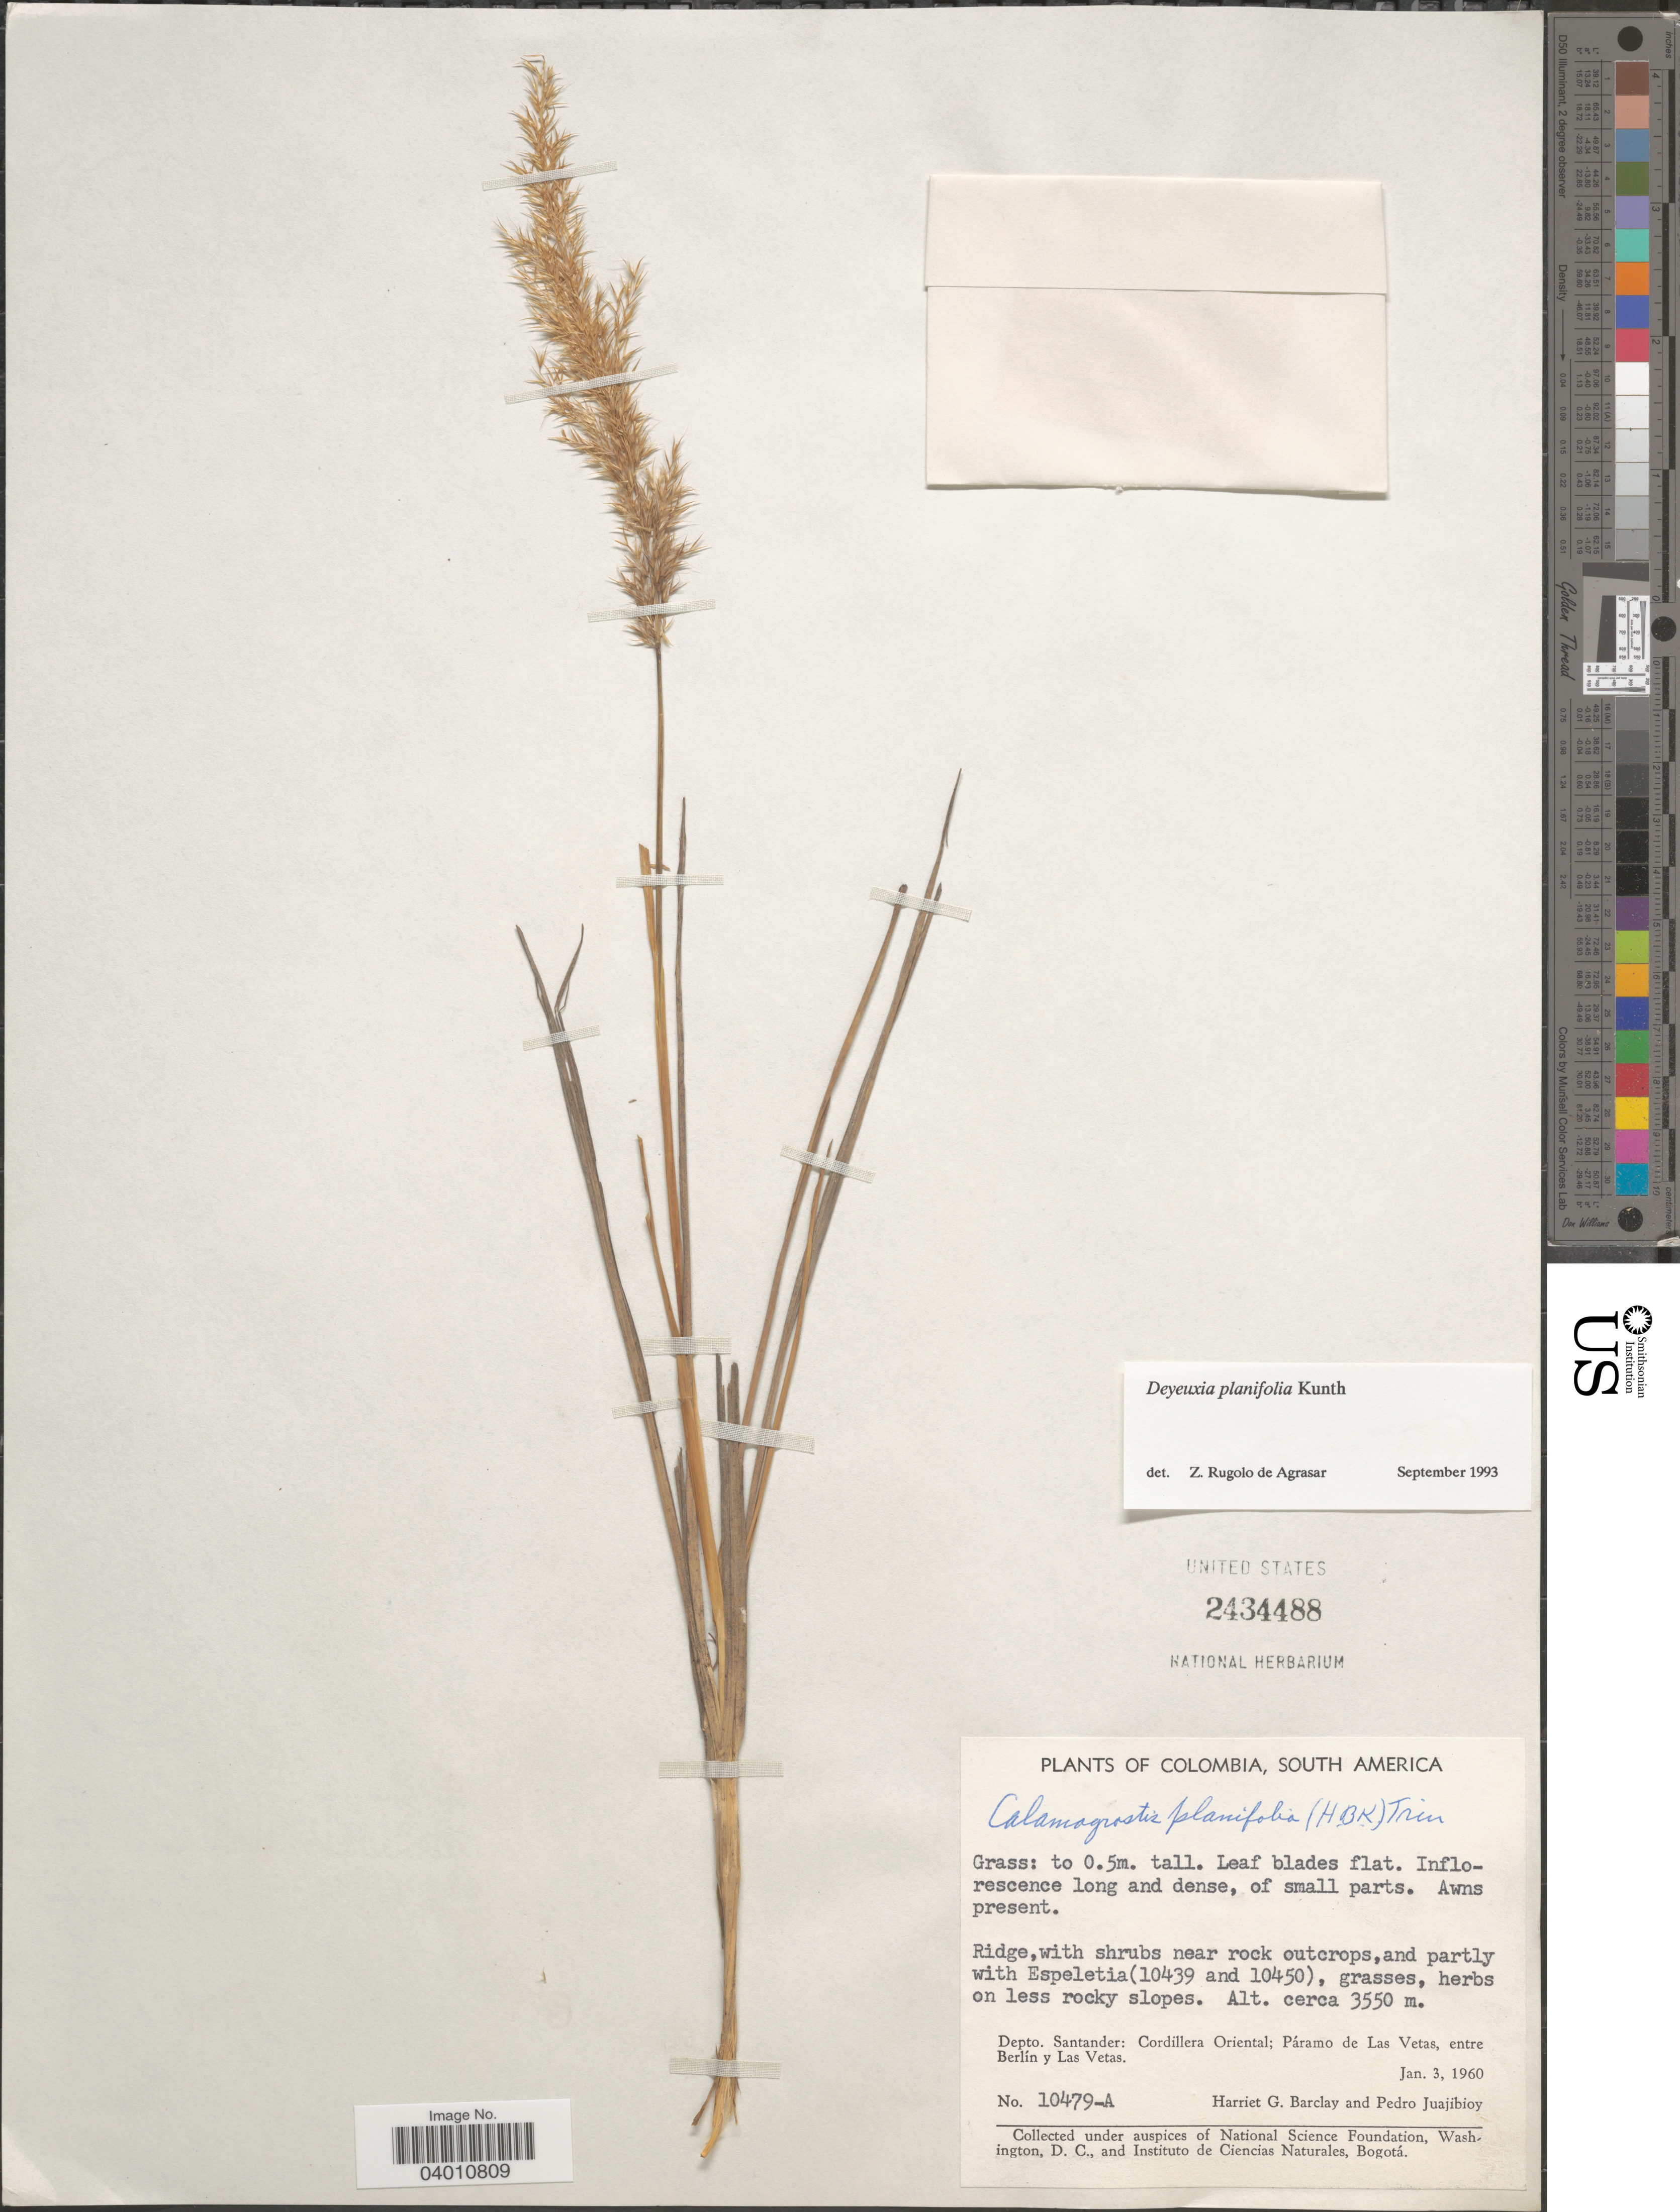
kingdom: Plantae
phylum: Tracheophyta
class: Liliopsida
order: Poales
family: Poaceae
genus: Peyritschia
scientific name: Peyritschia planifolia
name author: (Kunth) P.M. Peterson et al.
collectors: H. G. Barclay & P. Juajibioy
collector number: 10479-A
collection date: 1960-01-03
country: Colombia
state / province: Santander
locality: Depto. Santander: Cordillera Oriental; Páramo de Las Vetasm entre Berlín y Las Vetas.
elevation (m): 3550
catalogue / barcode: US 2434488